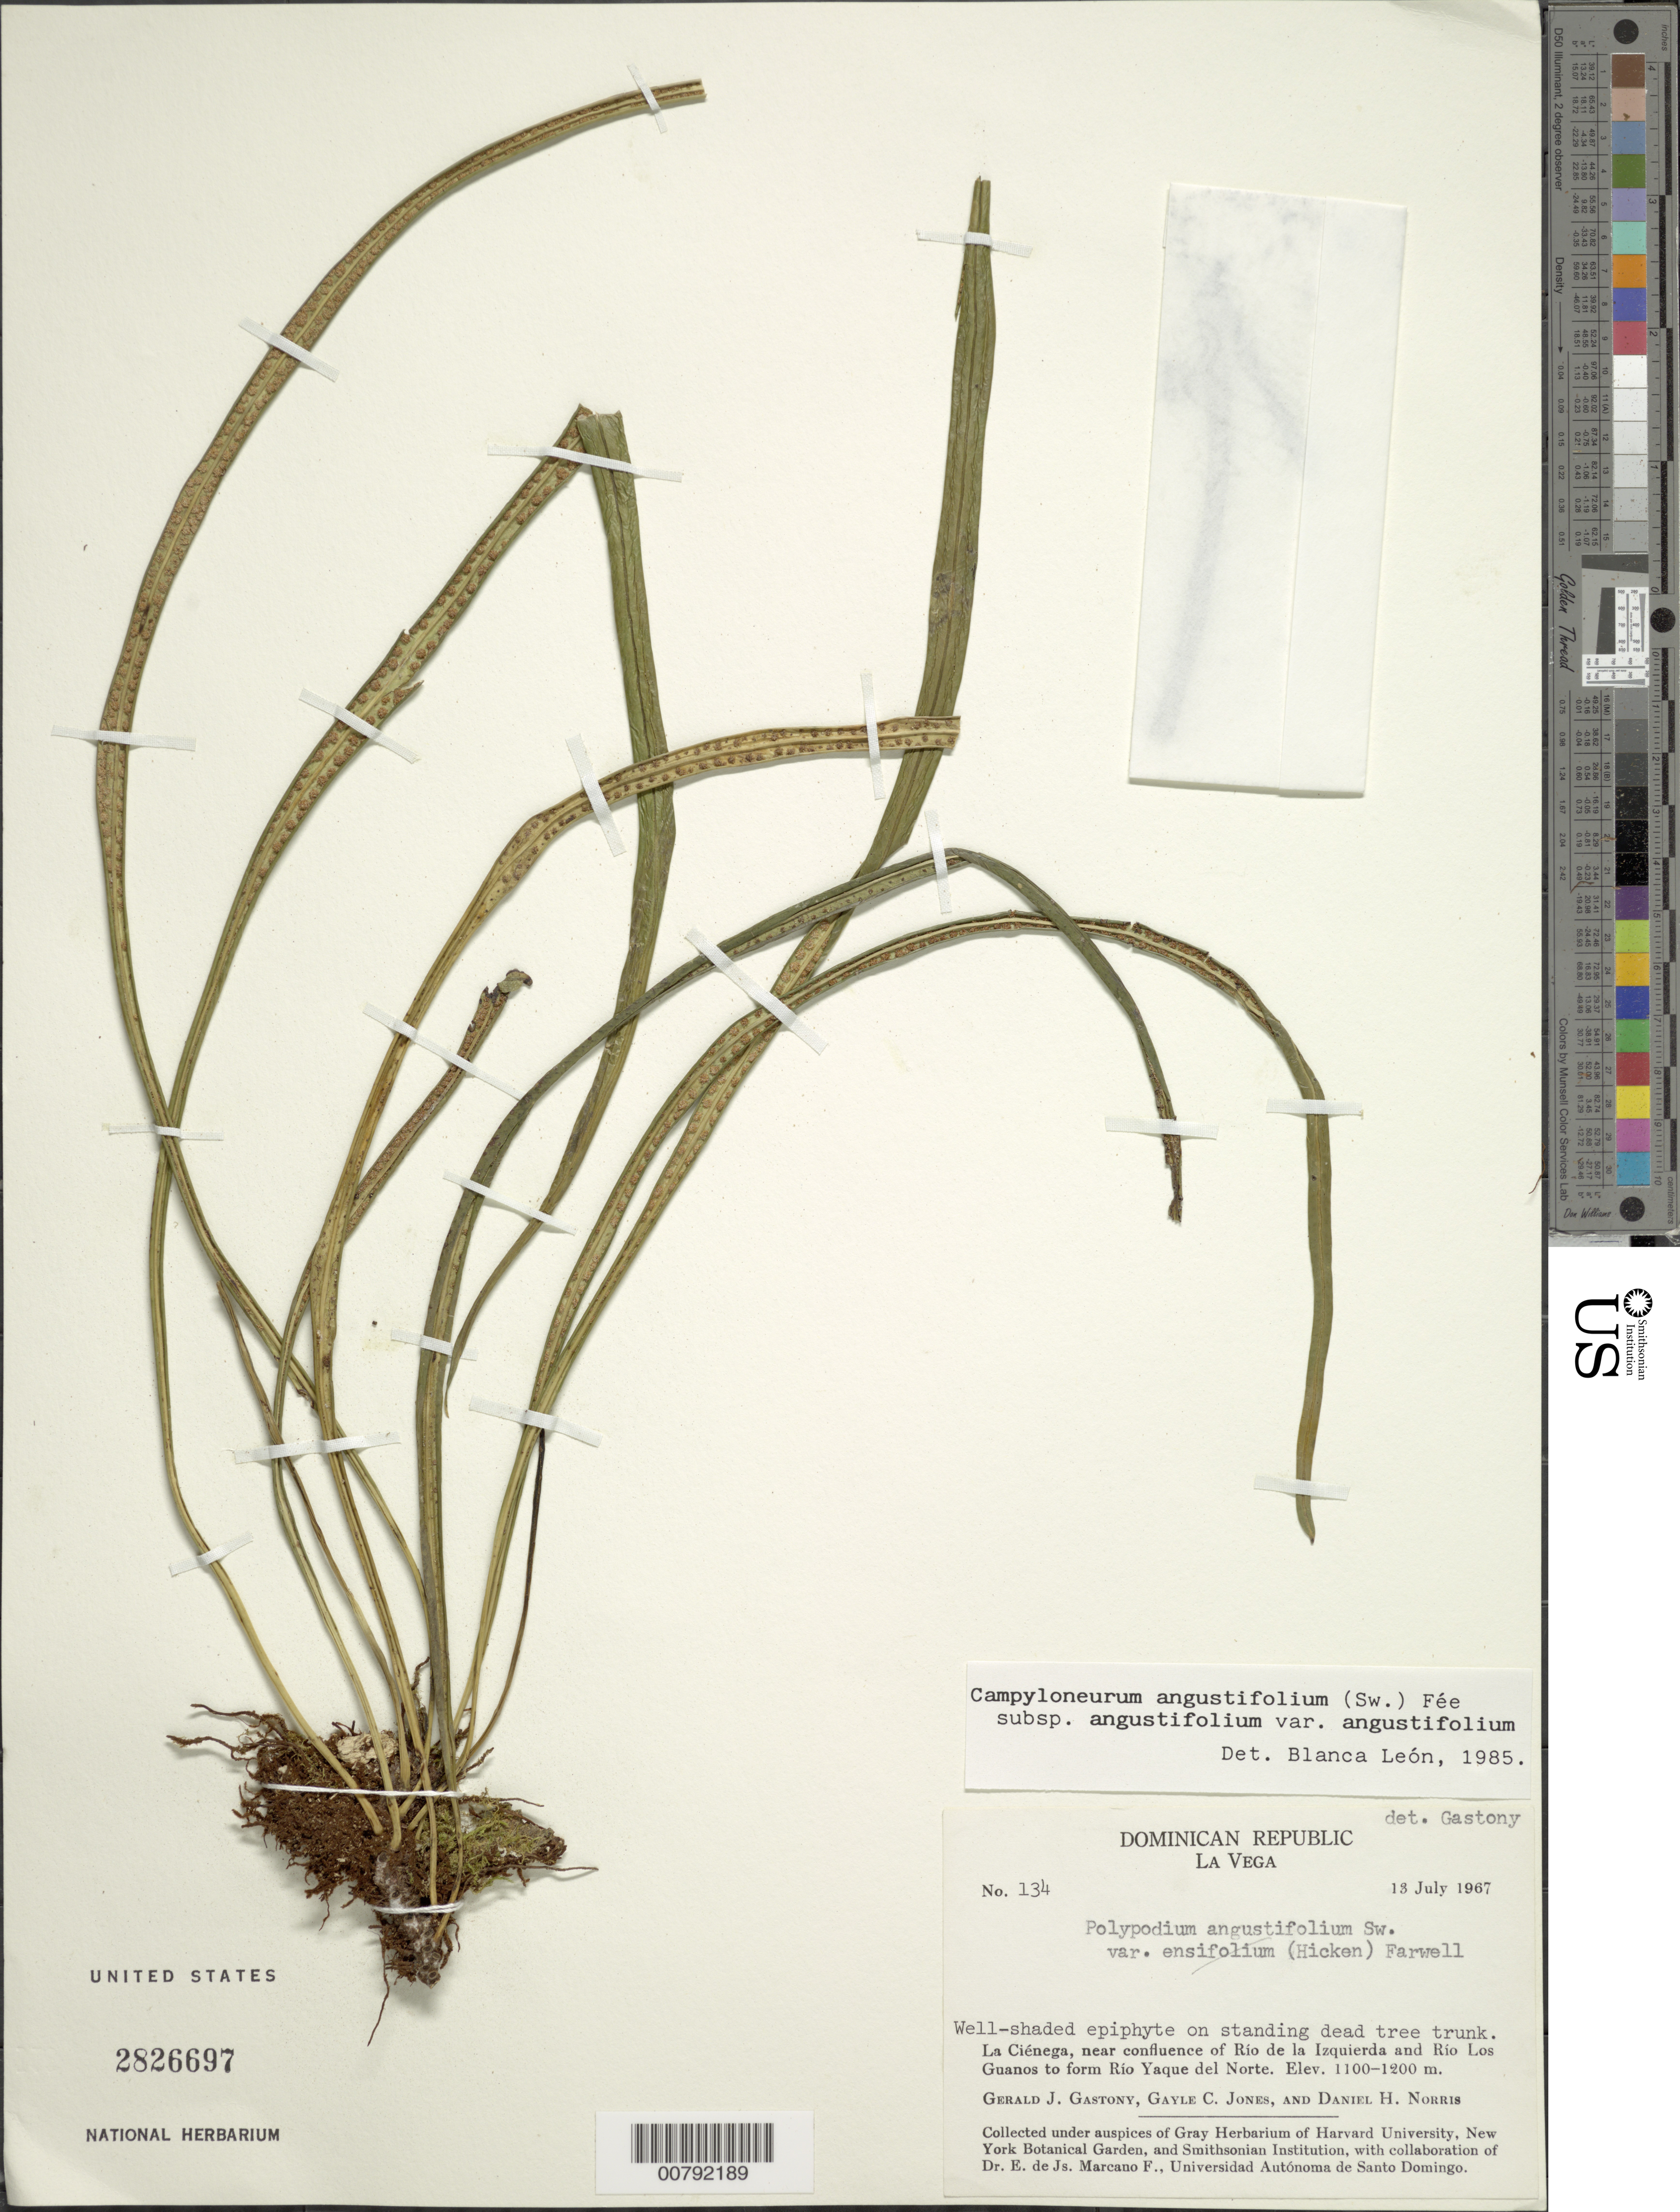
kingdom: Plantae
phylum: Tracheophyta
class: Polypodiopsida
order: Polypodiales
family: Polypodiaceae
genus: Campyloneurum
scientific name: Campyloneurum angustifolium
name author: (Sw.) Fée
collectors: G. Gastony, G. C. Jones & D. H. Norris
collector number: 134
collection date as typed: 13 Jul 1967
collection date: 1967-07-13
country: Dominican Republic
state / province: La Vega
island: Hispaniola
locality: La Ciénega, near donvluence of Río de la Izquierda and río Kis Guanos to form Río Yaque del Norte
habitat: Well-shaded, on standing dead tree trunk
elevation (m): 1100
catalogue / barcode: US 2826697